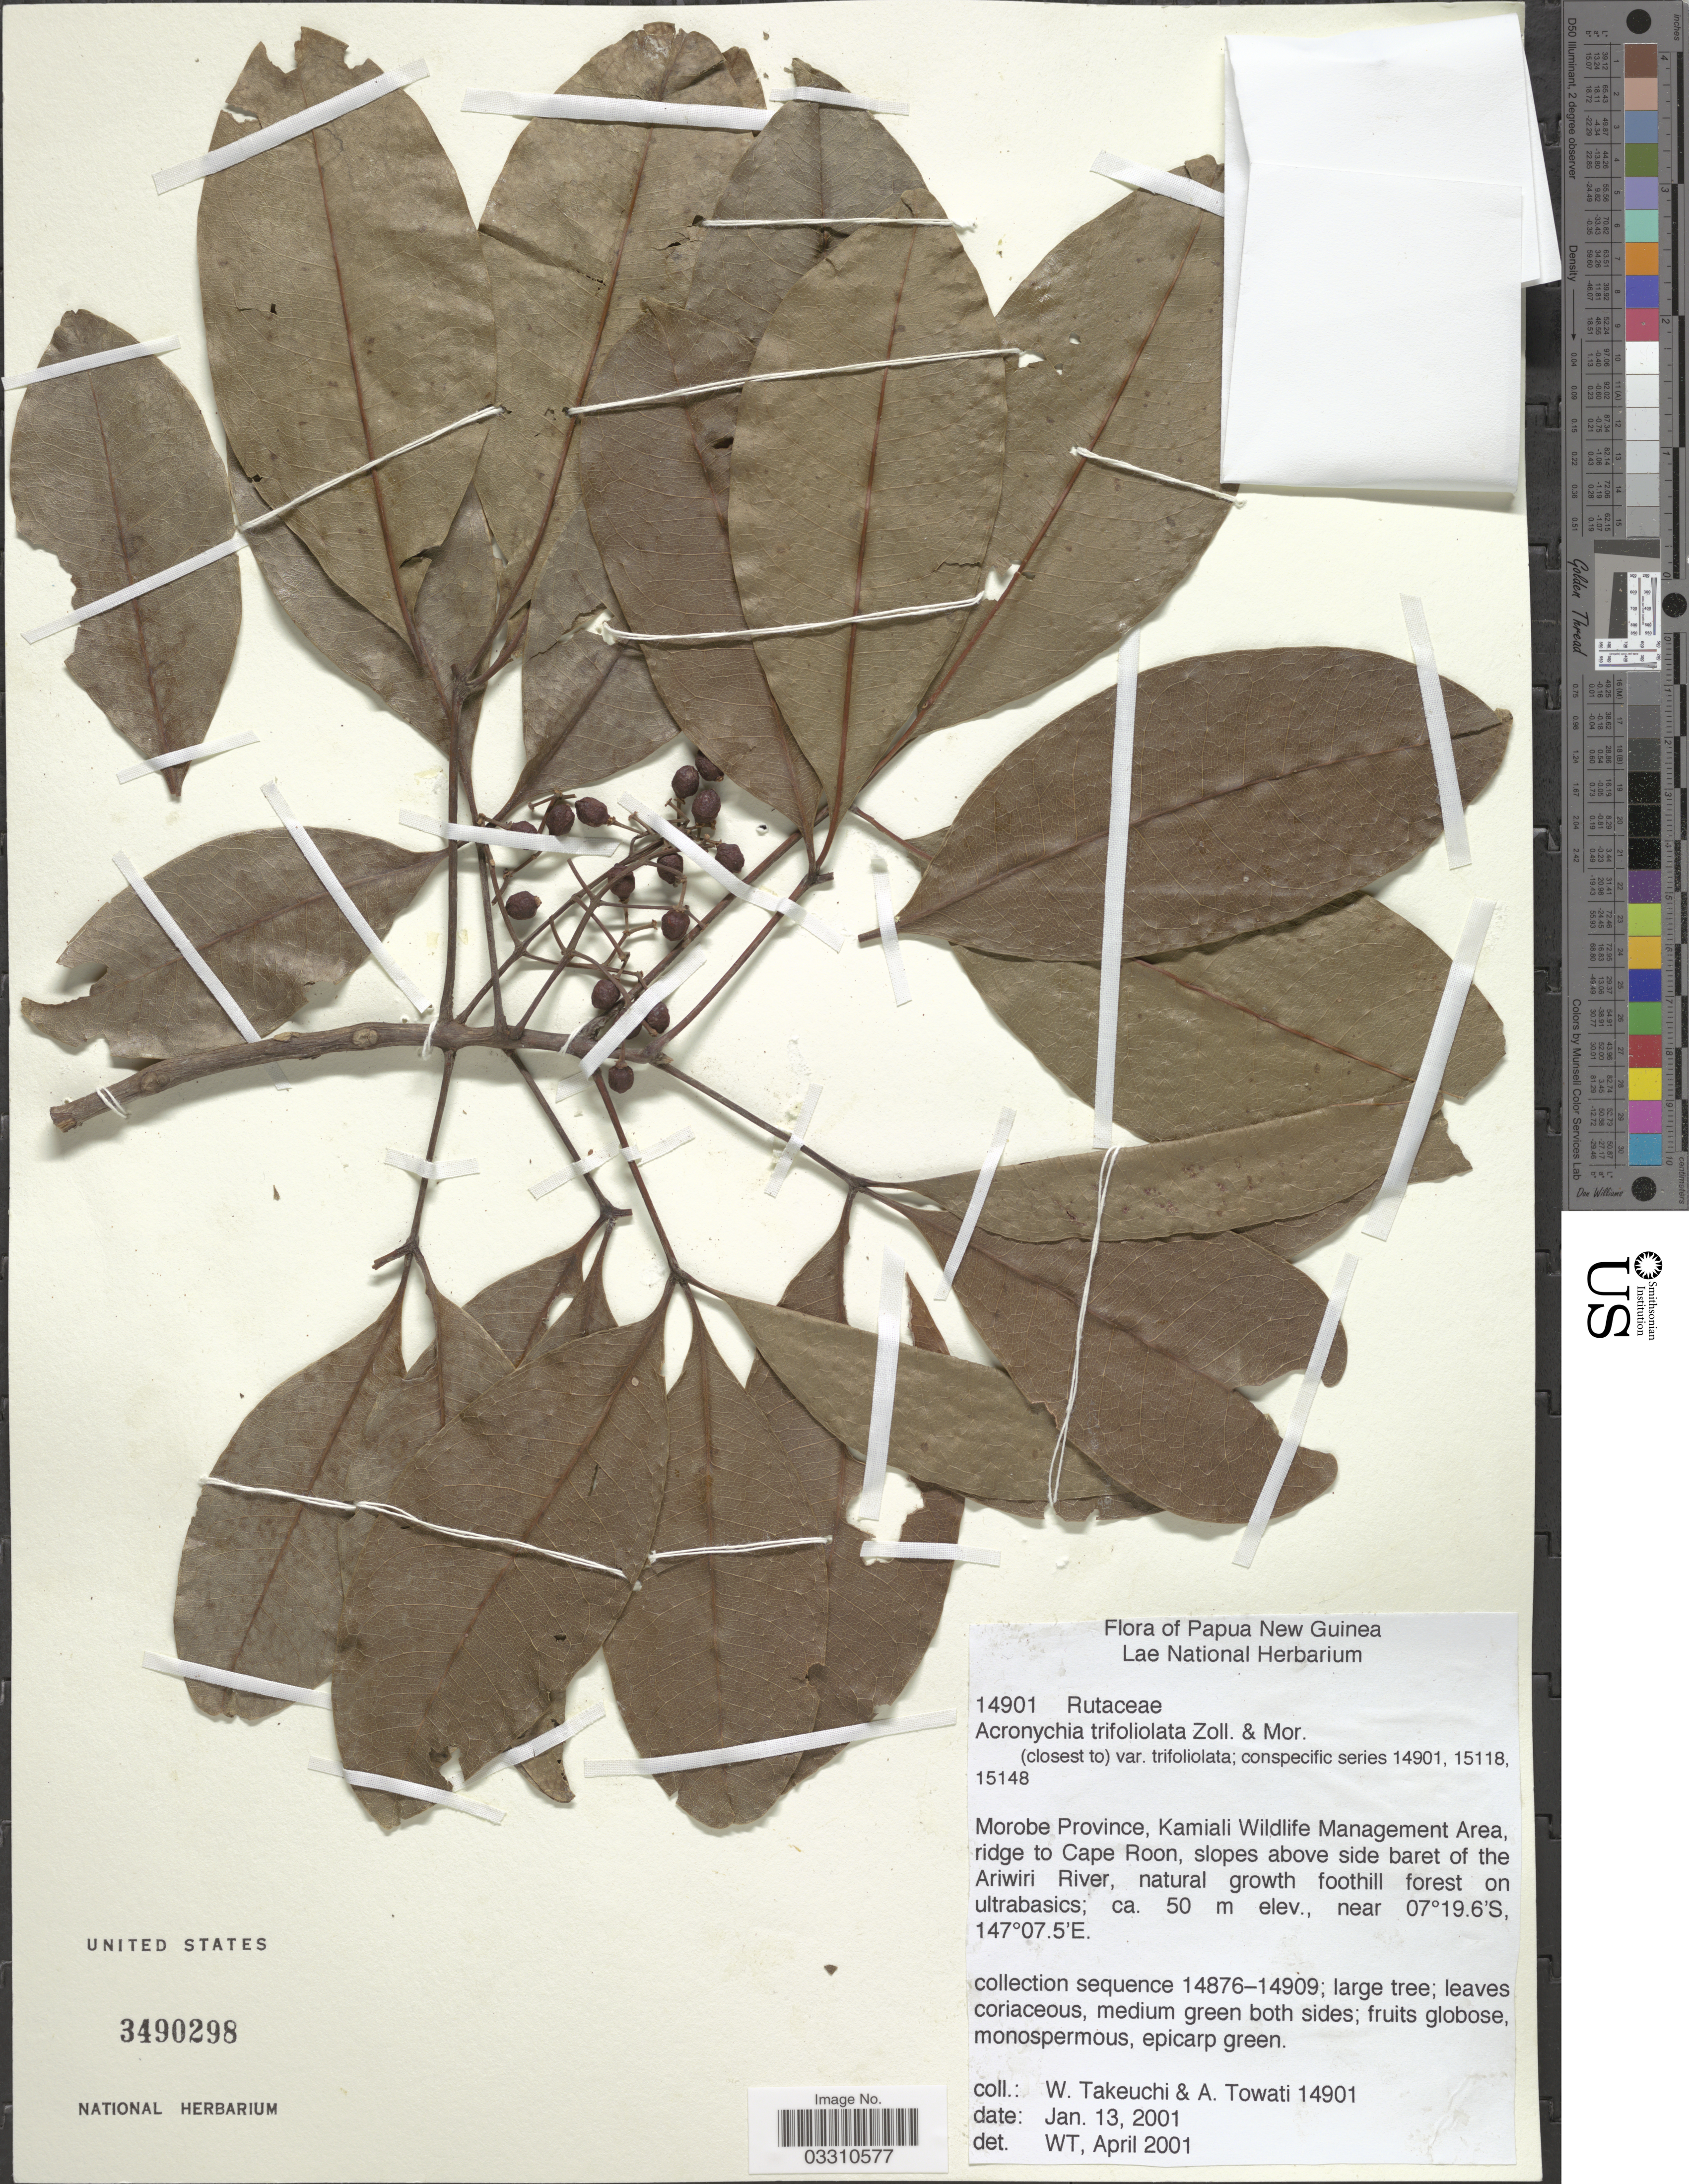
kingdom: Plantae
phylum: Tracheophyta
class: Magnoliopsida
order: Sapindales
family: Rutaceae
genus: Acronychia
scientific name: Acronychia trifoliolata var. trifoliolata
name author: Zoll. & Moritzi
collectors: W. Takeuchi & A. Towati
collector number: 14901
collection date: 2001-01-13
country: Papua New Guinea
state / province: Morobe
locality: Kamiali Wildlife Management Area; ridge to Cape Roon, slopes above side baret of the Ariwiri River, natural growth foothill forest on ultrabasics.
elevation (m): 50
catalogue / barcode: US 3490298